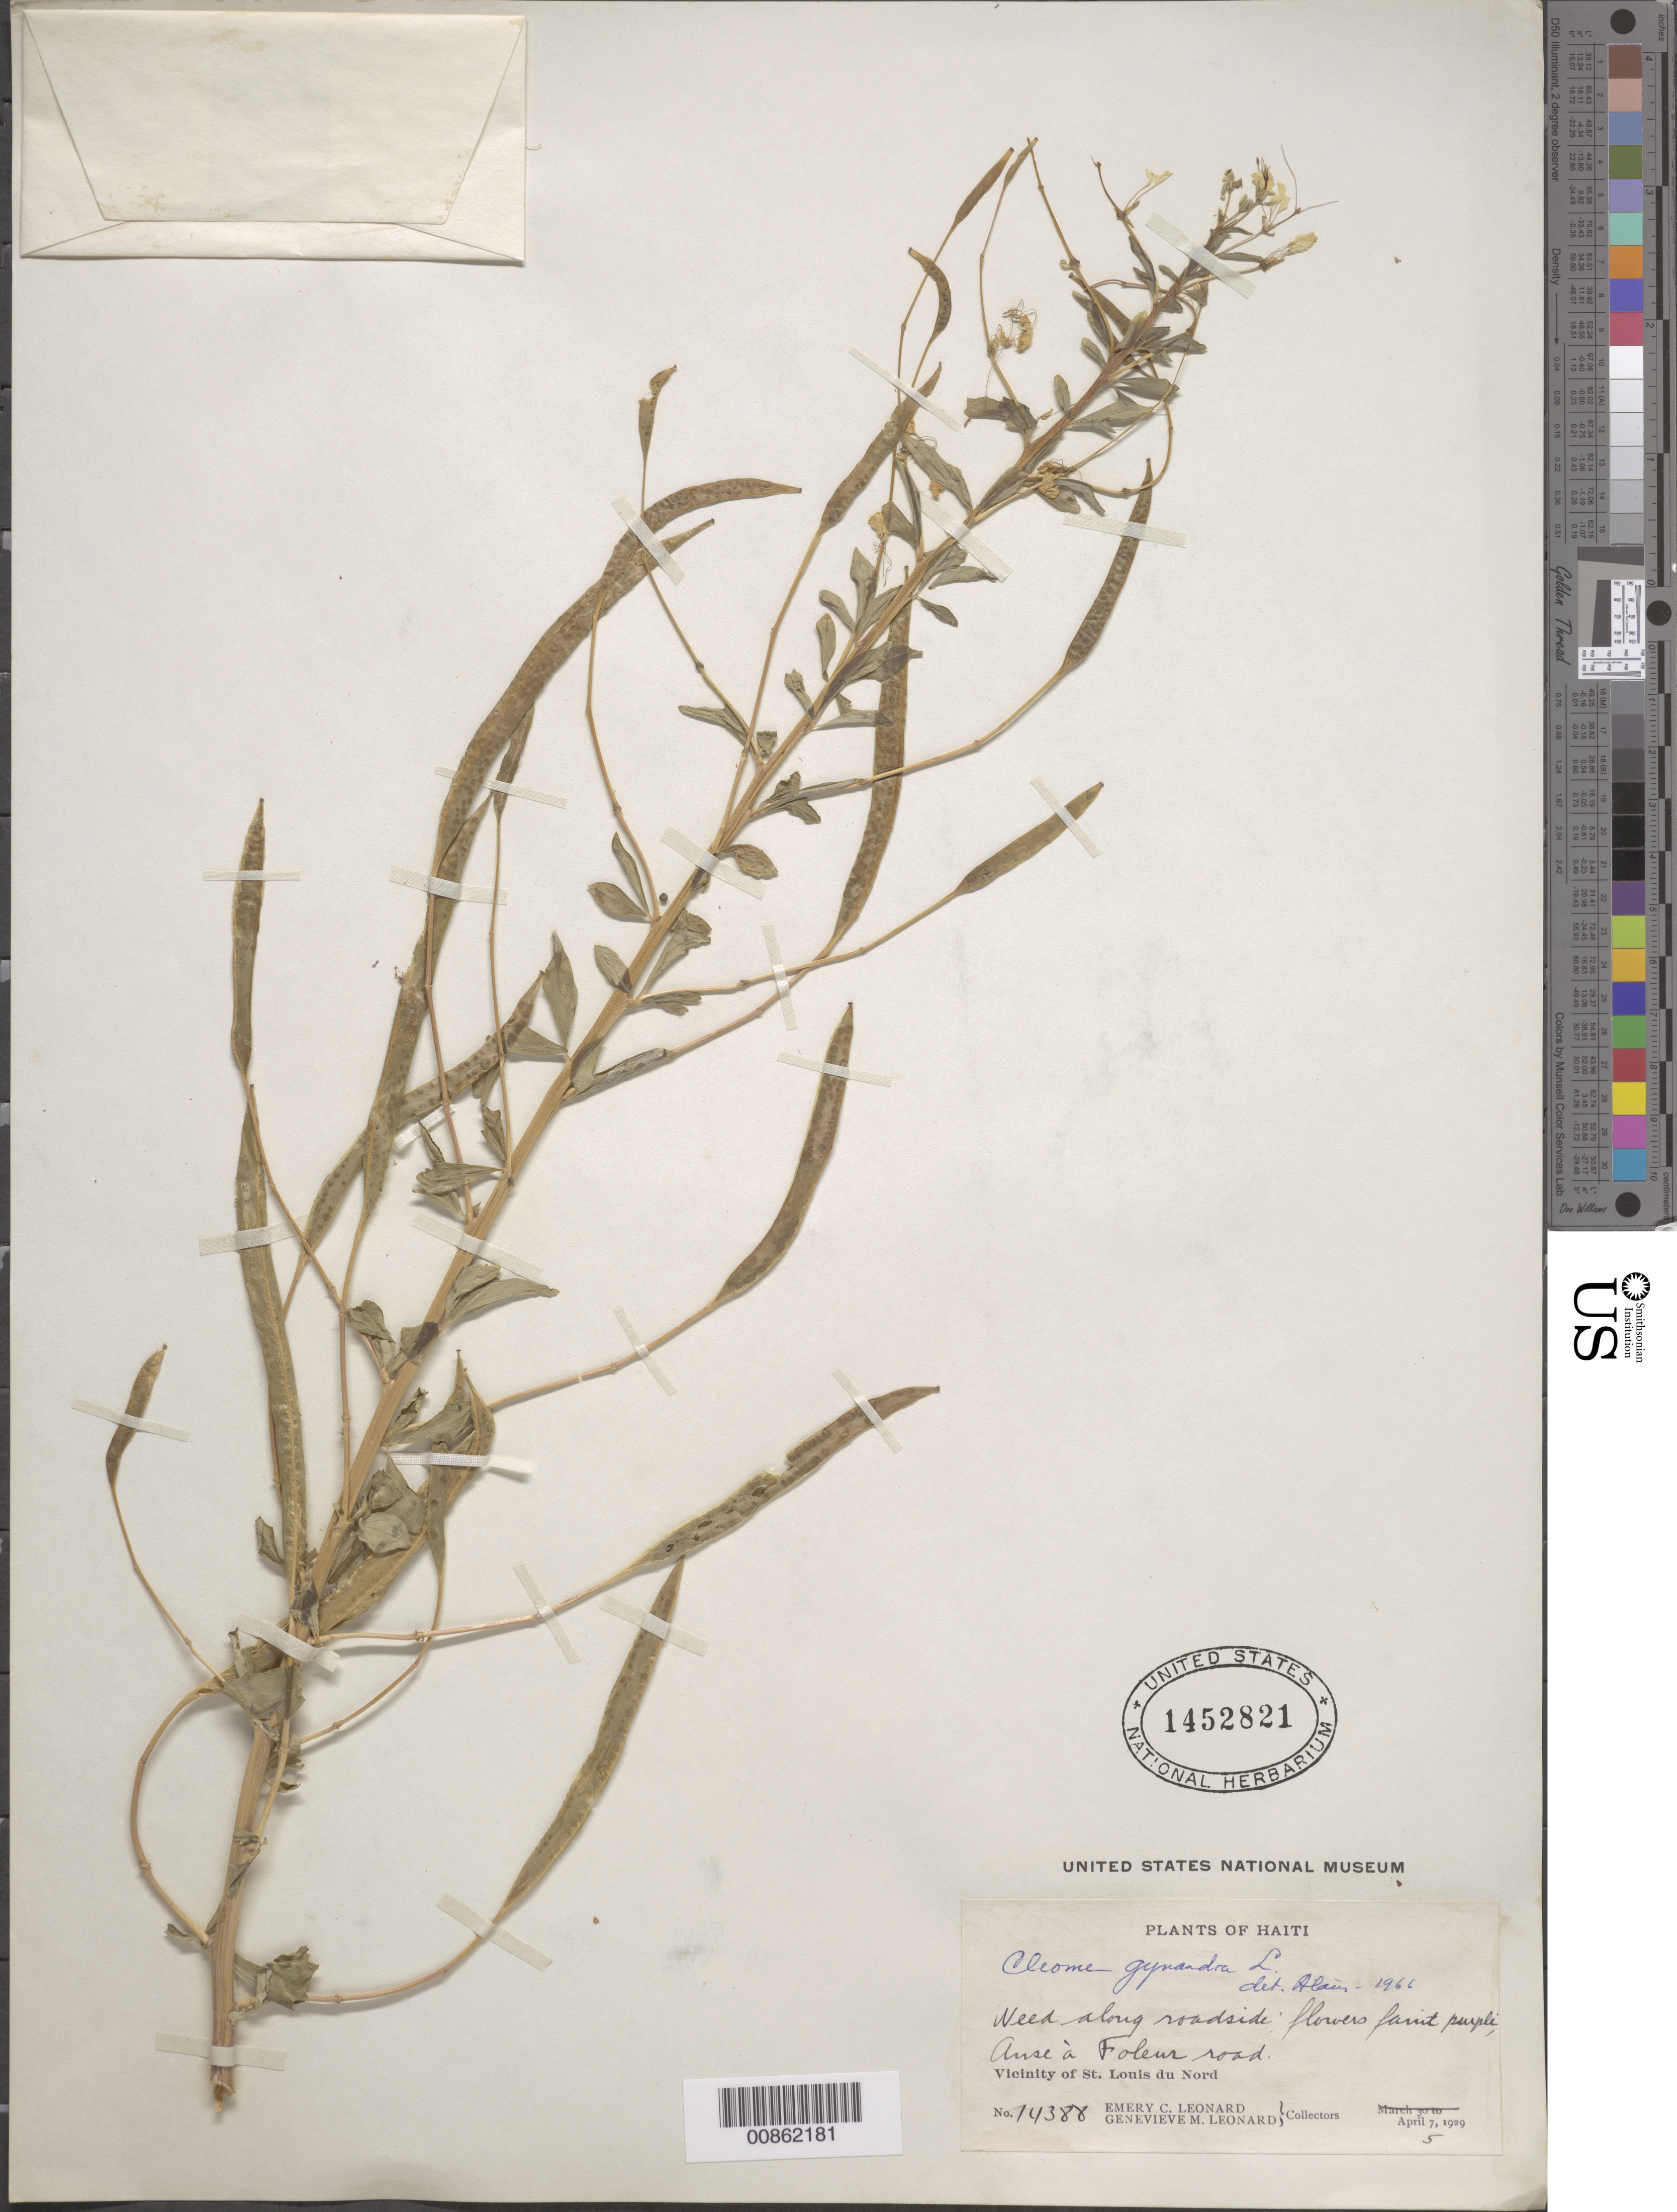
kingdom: Plantae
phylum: Tracheophyta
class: Magnoliopsida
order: Brassicales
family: Cleomaceae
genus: Gynandropsis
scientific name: Gynandropsis gynandra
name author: (L.) Briq.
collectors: E. C. Leonard & G. M. Leonard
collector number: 14388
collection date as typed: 05 Apr 1929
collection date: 1929-04-05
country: Haiti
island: Hispaniola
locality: Vicinity of St. Louis du Nord. Anse à Foleur road.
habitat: Along roadside.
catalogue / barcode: US 1452821